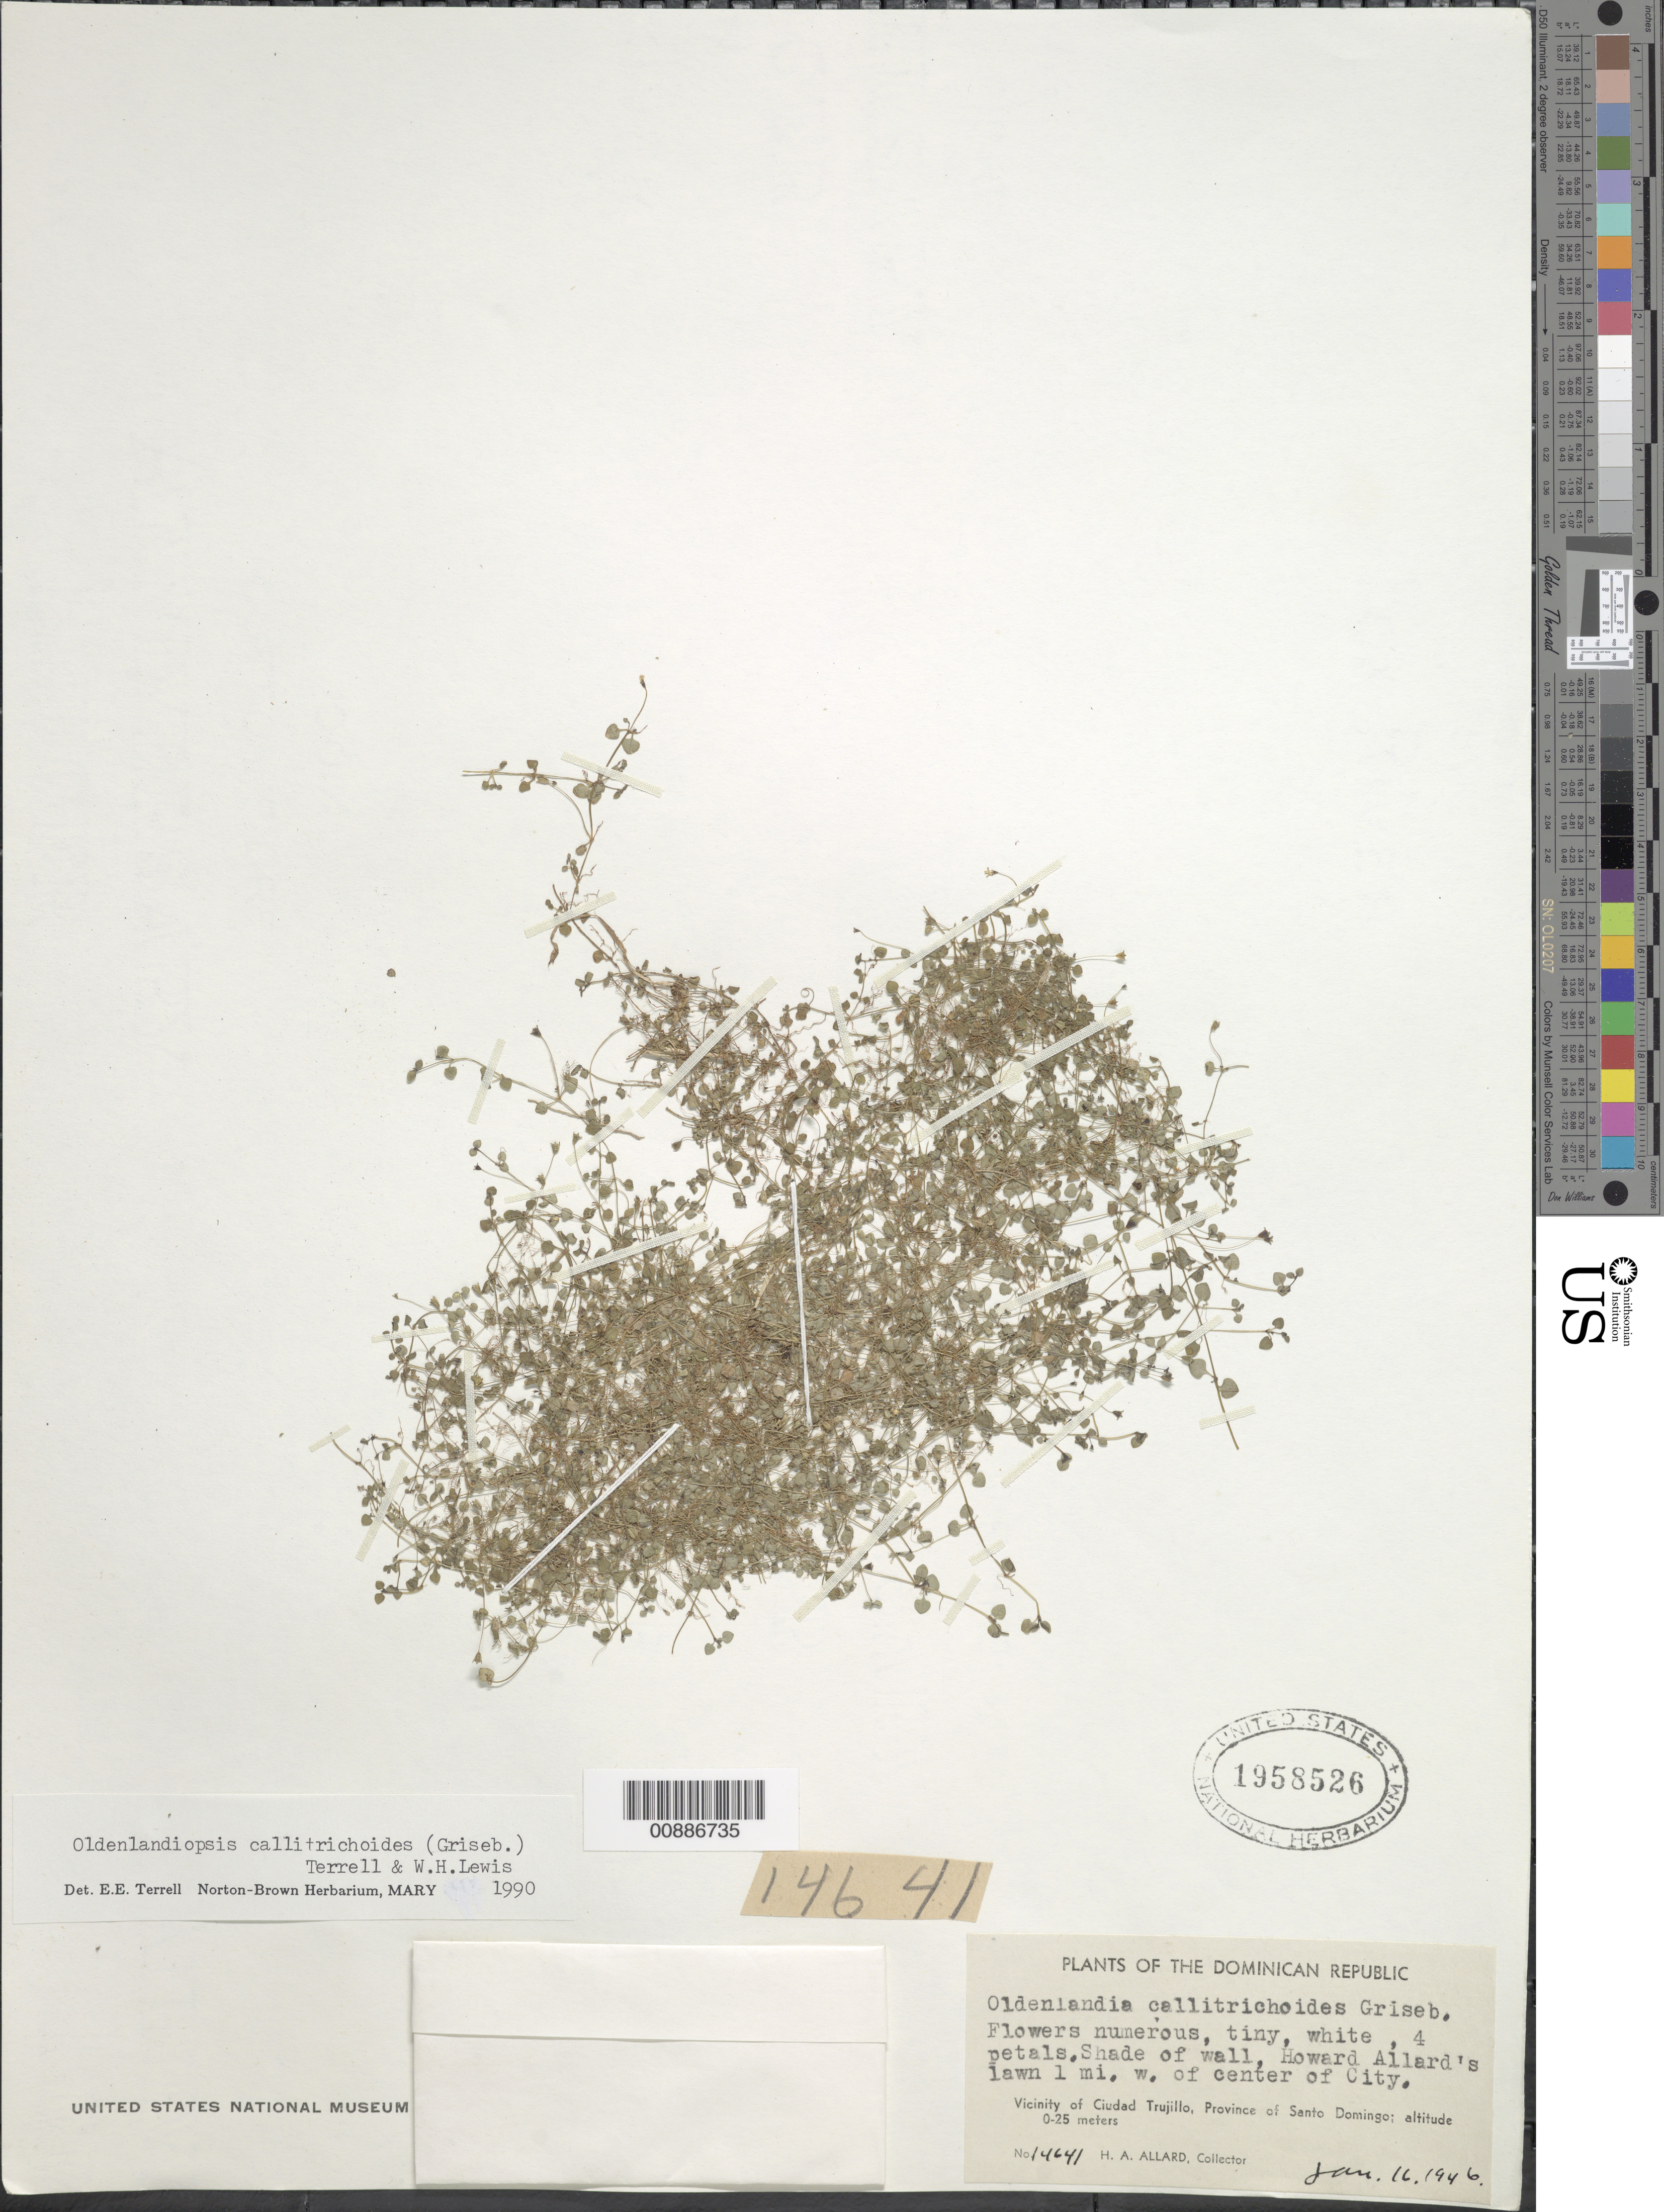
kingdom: Plantae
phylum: Tracheophyta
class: Magnoliopsida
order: Gentianales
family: Rubiaceae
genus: Oldenlandiopsis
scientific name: Oldenlandiopsis callitrichoides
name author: (Griseb.) Terrell & W.H. Lewis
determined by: Terrell, E. E.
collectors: H. A. Allard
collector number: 14641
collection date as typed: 16 Jan 1946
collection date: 1946-01-16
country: Dominican Republic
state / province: Distrito Nacional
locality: Howard Allard's lawn, 1 mi. west of center of city. Vicinity of Ciudad Trujillo.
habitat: Lawn, in shade of wall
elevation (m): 0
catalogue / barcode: US 1958526